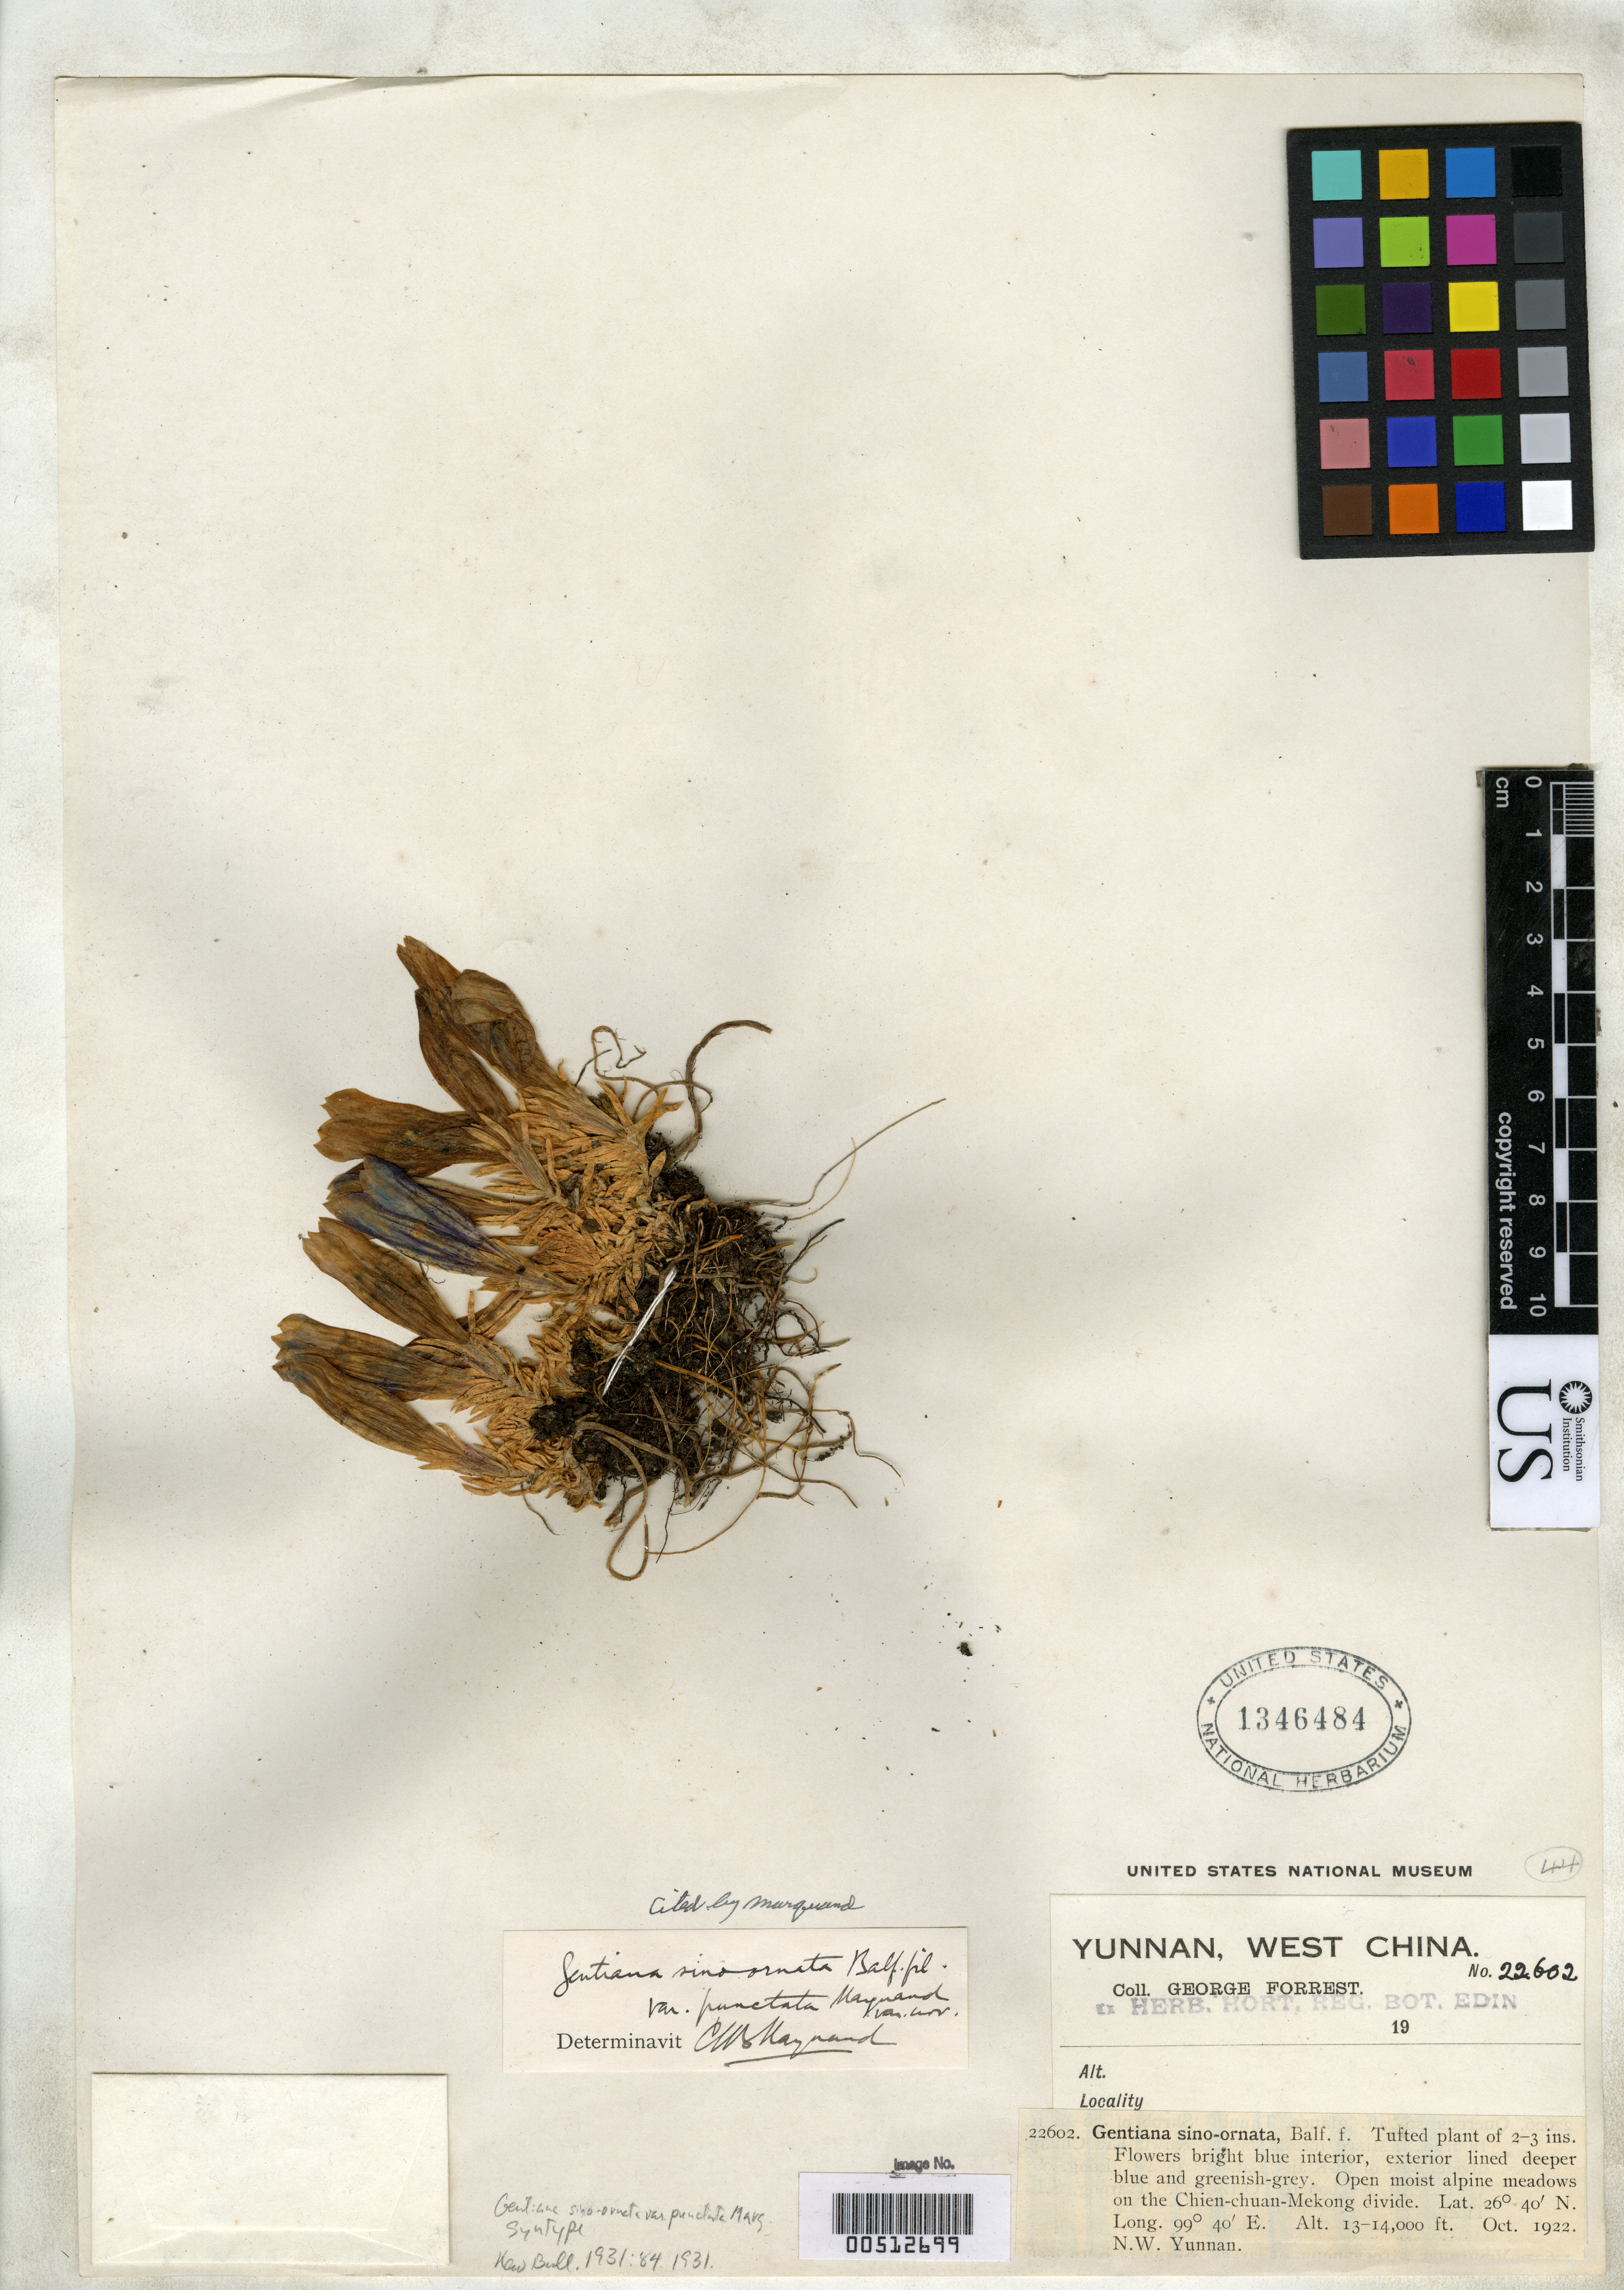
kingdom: Plantae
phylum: Tracheophyta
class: Magnoliopsida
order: Gentianales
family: Gentianaceae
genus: Gentiana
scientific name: Gentiana sino-ornata var. punctata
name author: C. Marquand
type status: Syntype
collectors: G. Forrest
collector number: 22602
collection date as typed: Oct 1922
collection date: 1922-10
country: China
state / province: Yunnan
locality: Chien-chuan - Mekong divide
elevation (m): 3962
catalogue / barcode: US 1346484